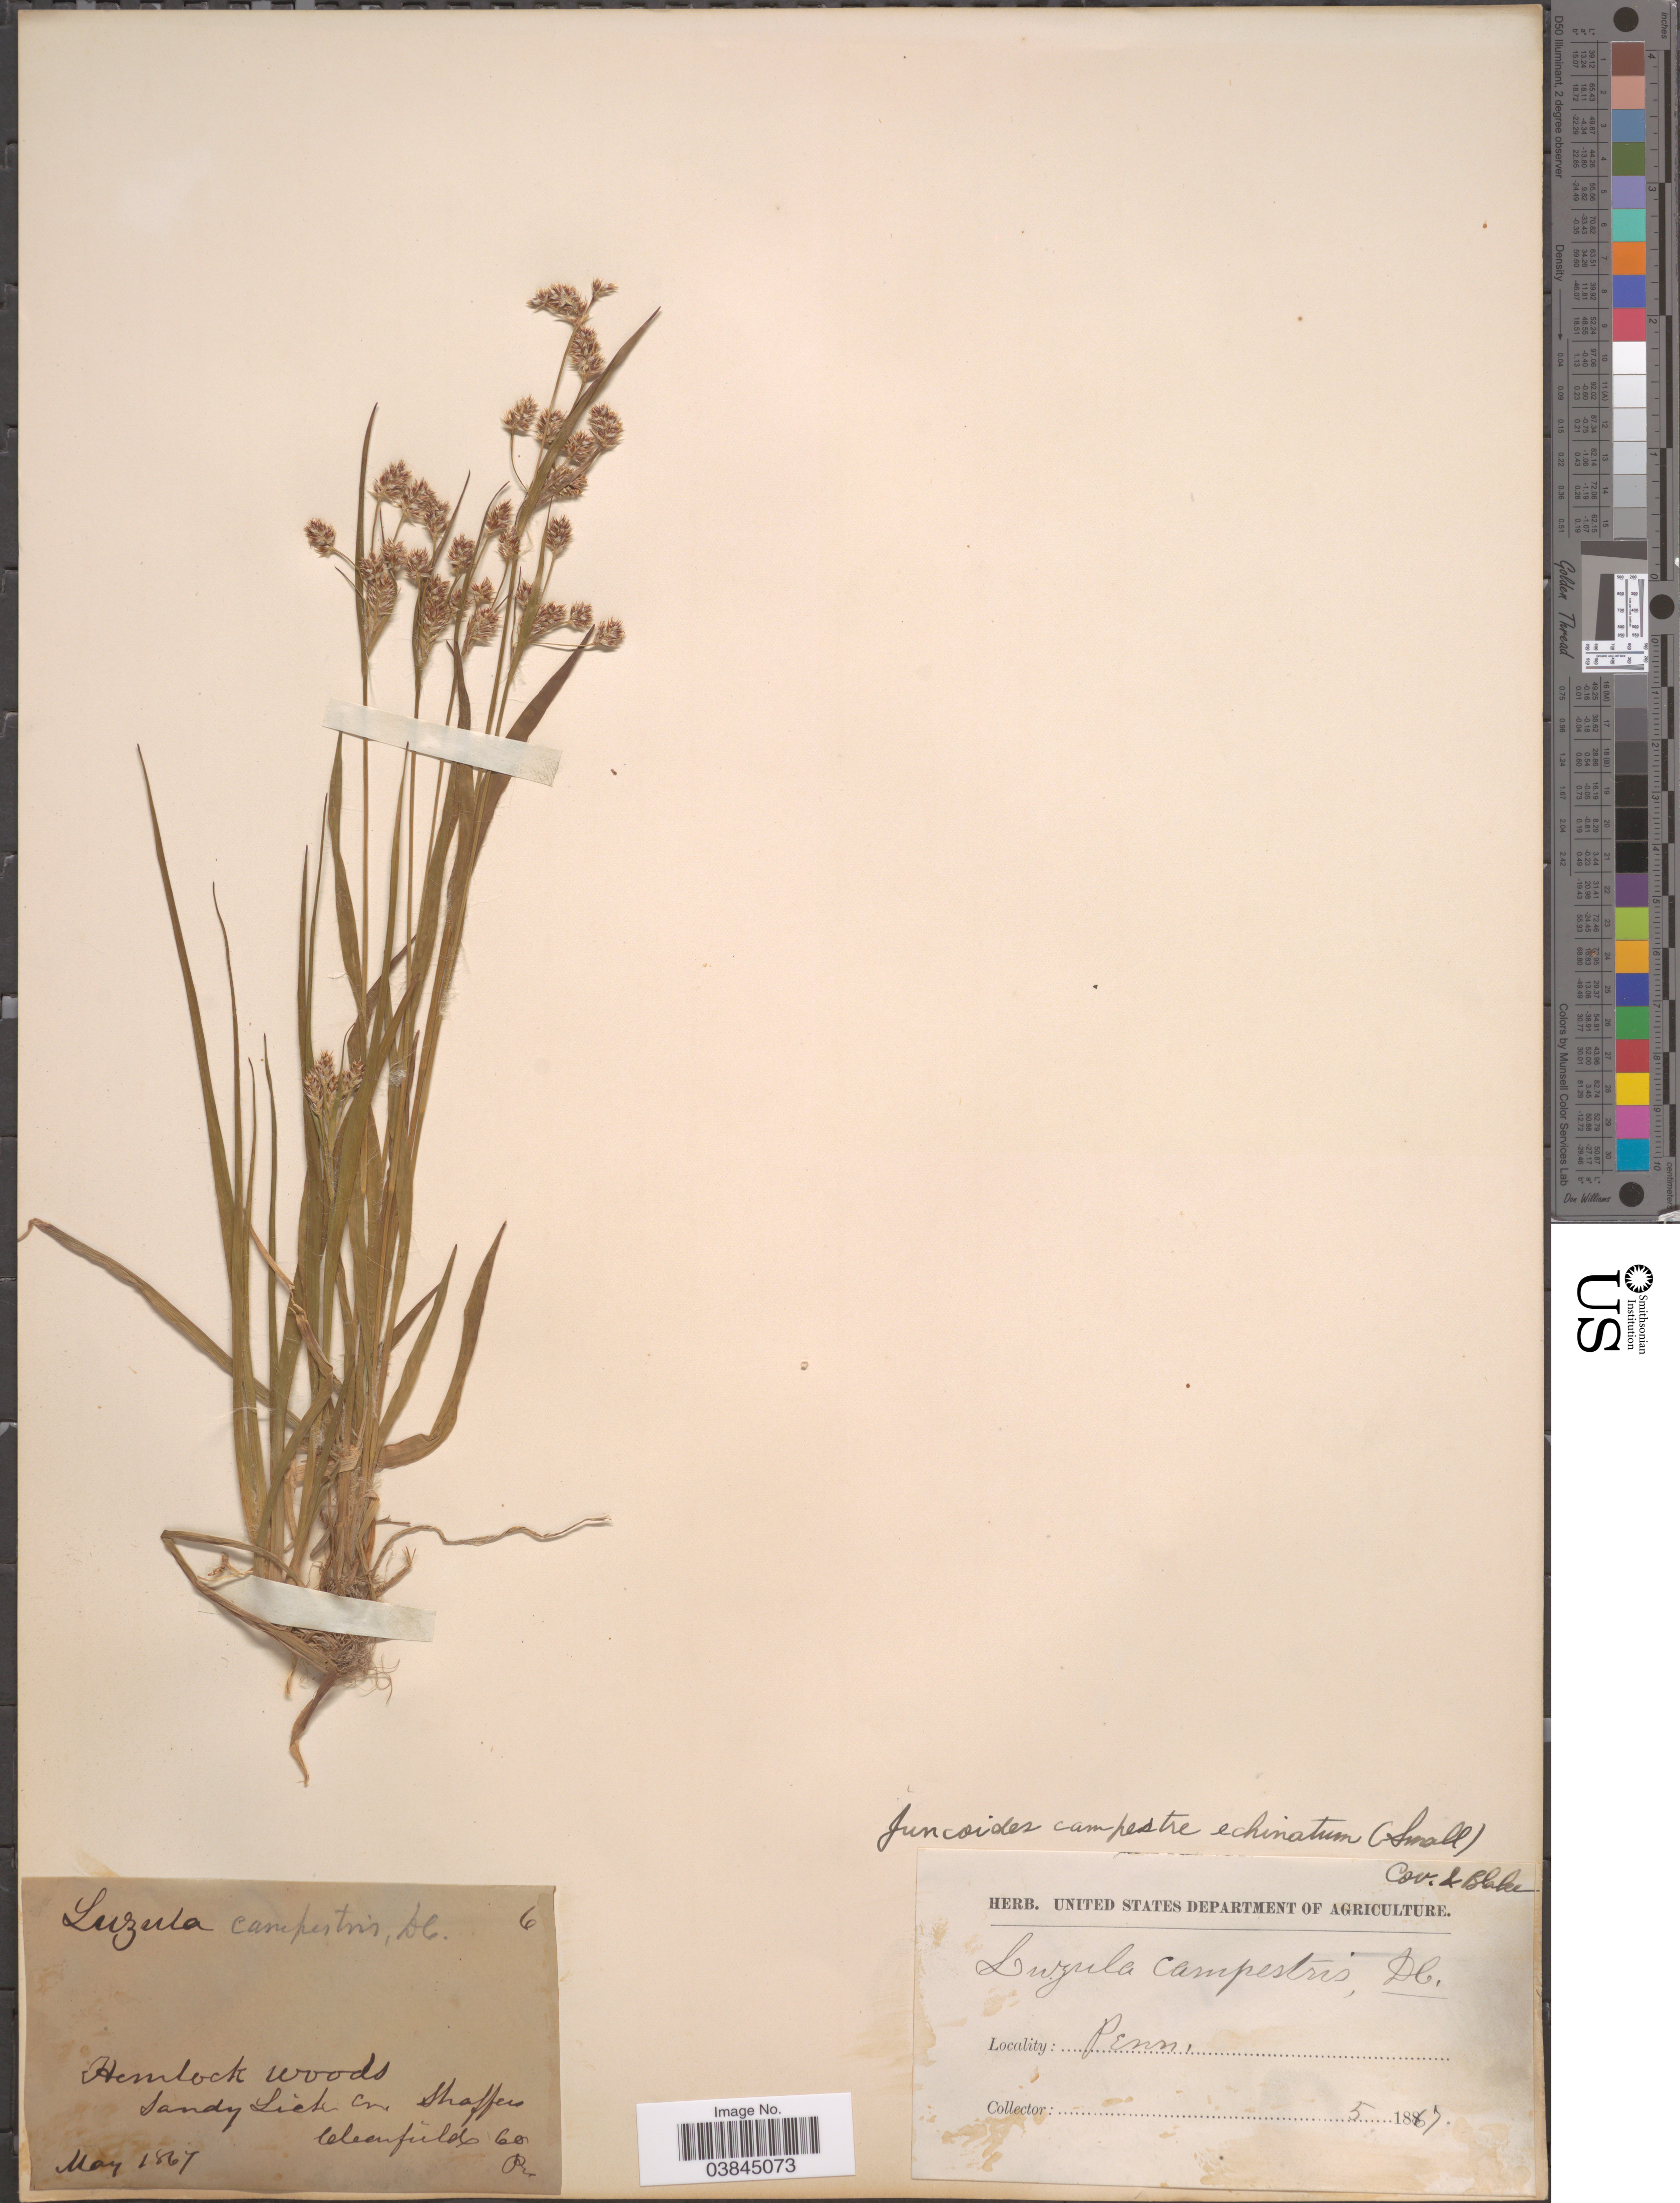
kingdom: Plantae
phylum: Tracheophyta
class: Liliopsida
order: Poales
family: Juncaceae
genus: Luzula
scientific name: Luzula campestris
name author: (L.) DC.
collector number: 6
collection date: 1867-05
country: United States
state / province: Pennsylvania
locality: Hemlock woods. Sandy Lick on Shaffers. Clearfield Co.